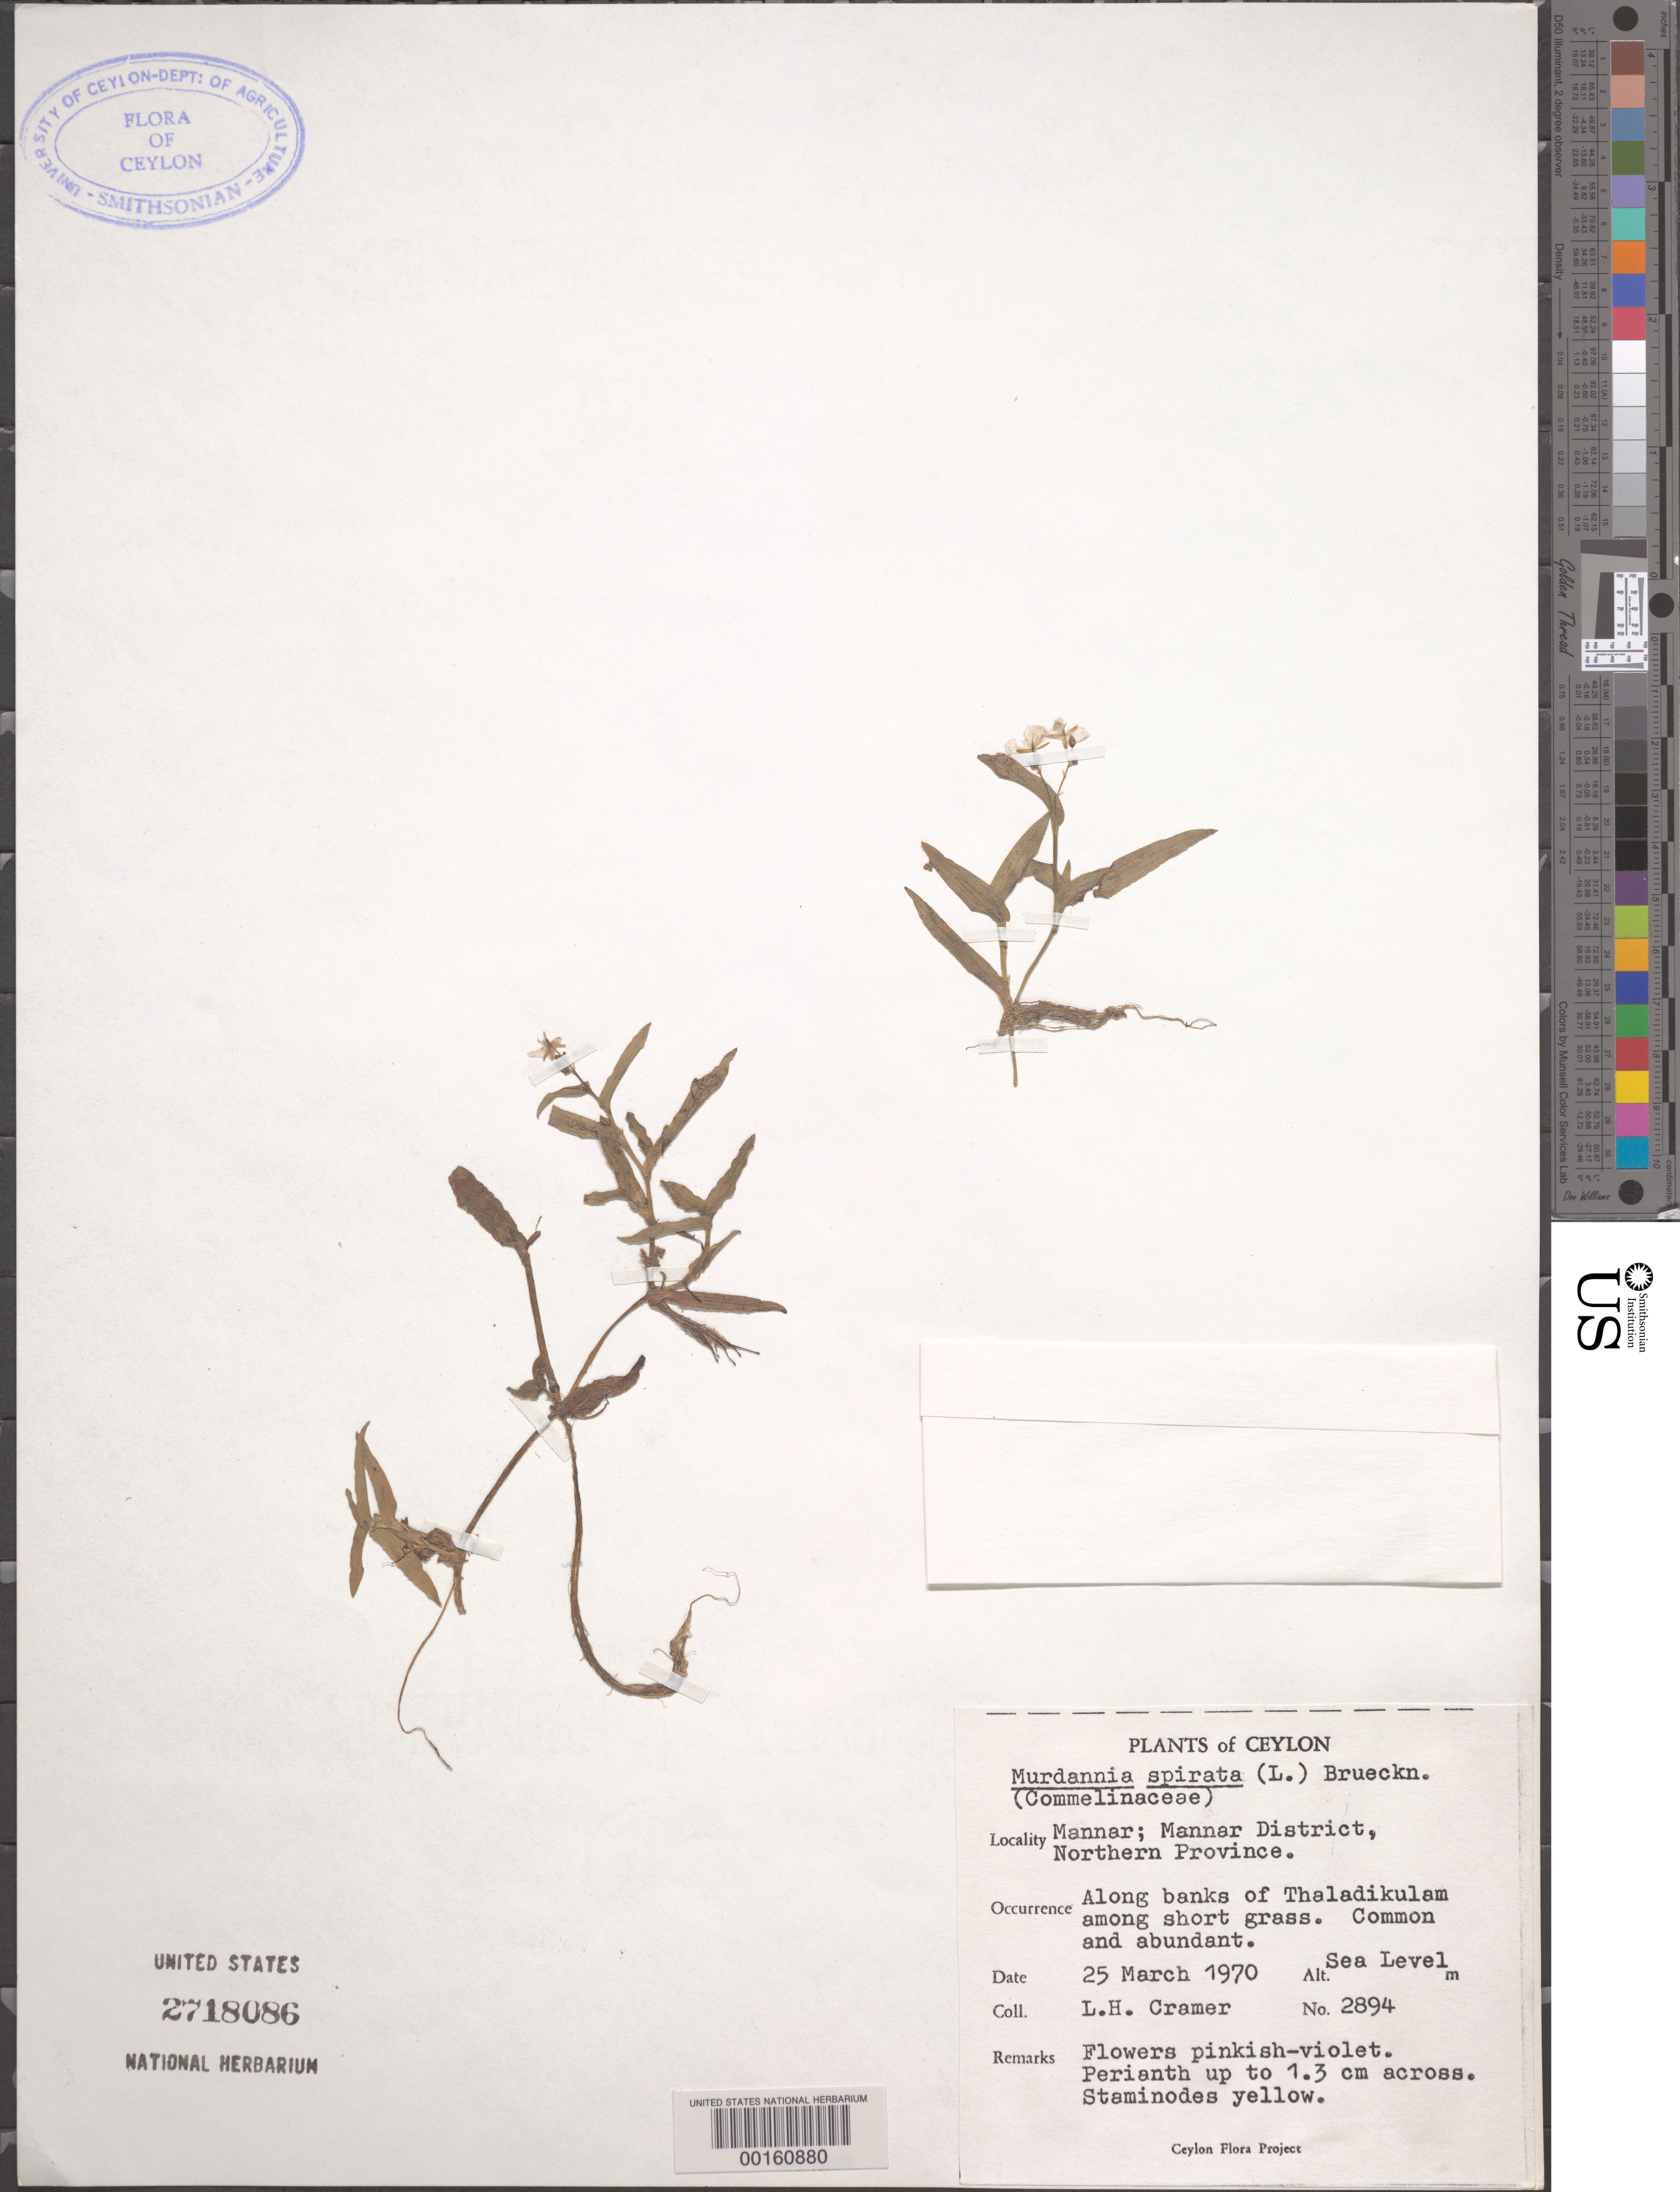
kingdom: Plantae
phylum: Tracheophyta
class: Liliopsida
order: Commelinales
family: Commelinaceae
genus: Murdannia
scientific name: Murdannia spirata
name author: (L.) G. Brückn.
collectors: L. H. Cramer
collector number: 2894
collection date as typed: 25 Mar 1970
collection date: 1970-03-25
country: Sri Lanka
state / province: Northern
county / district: Mannar Dist.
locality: Mannar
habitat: Banks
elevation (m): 1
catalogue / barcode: US 2718086